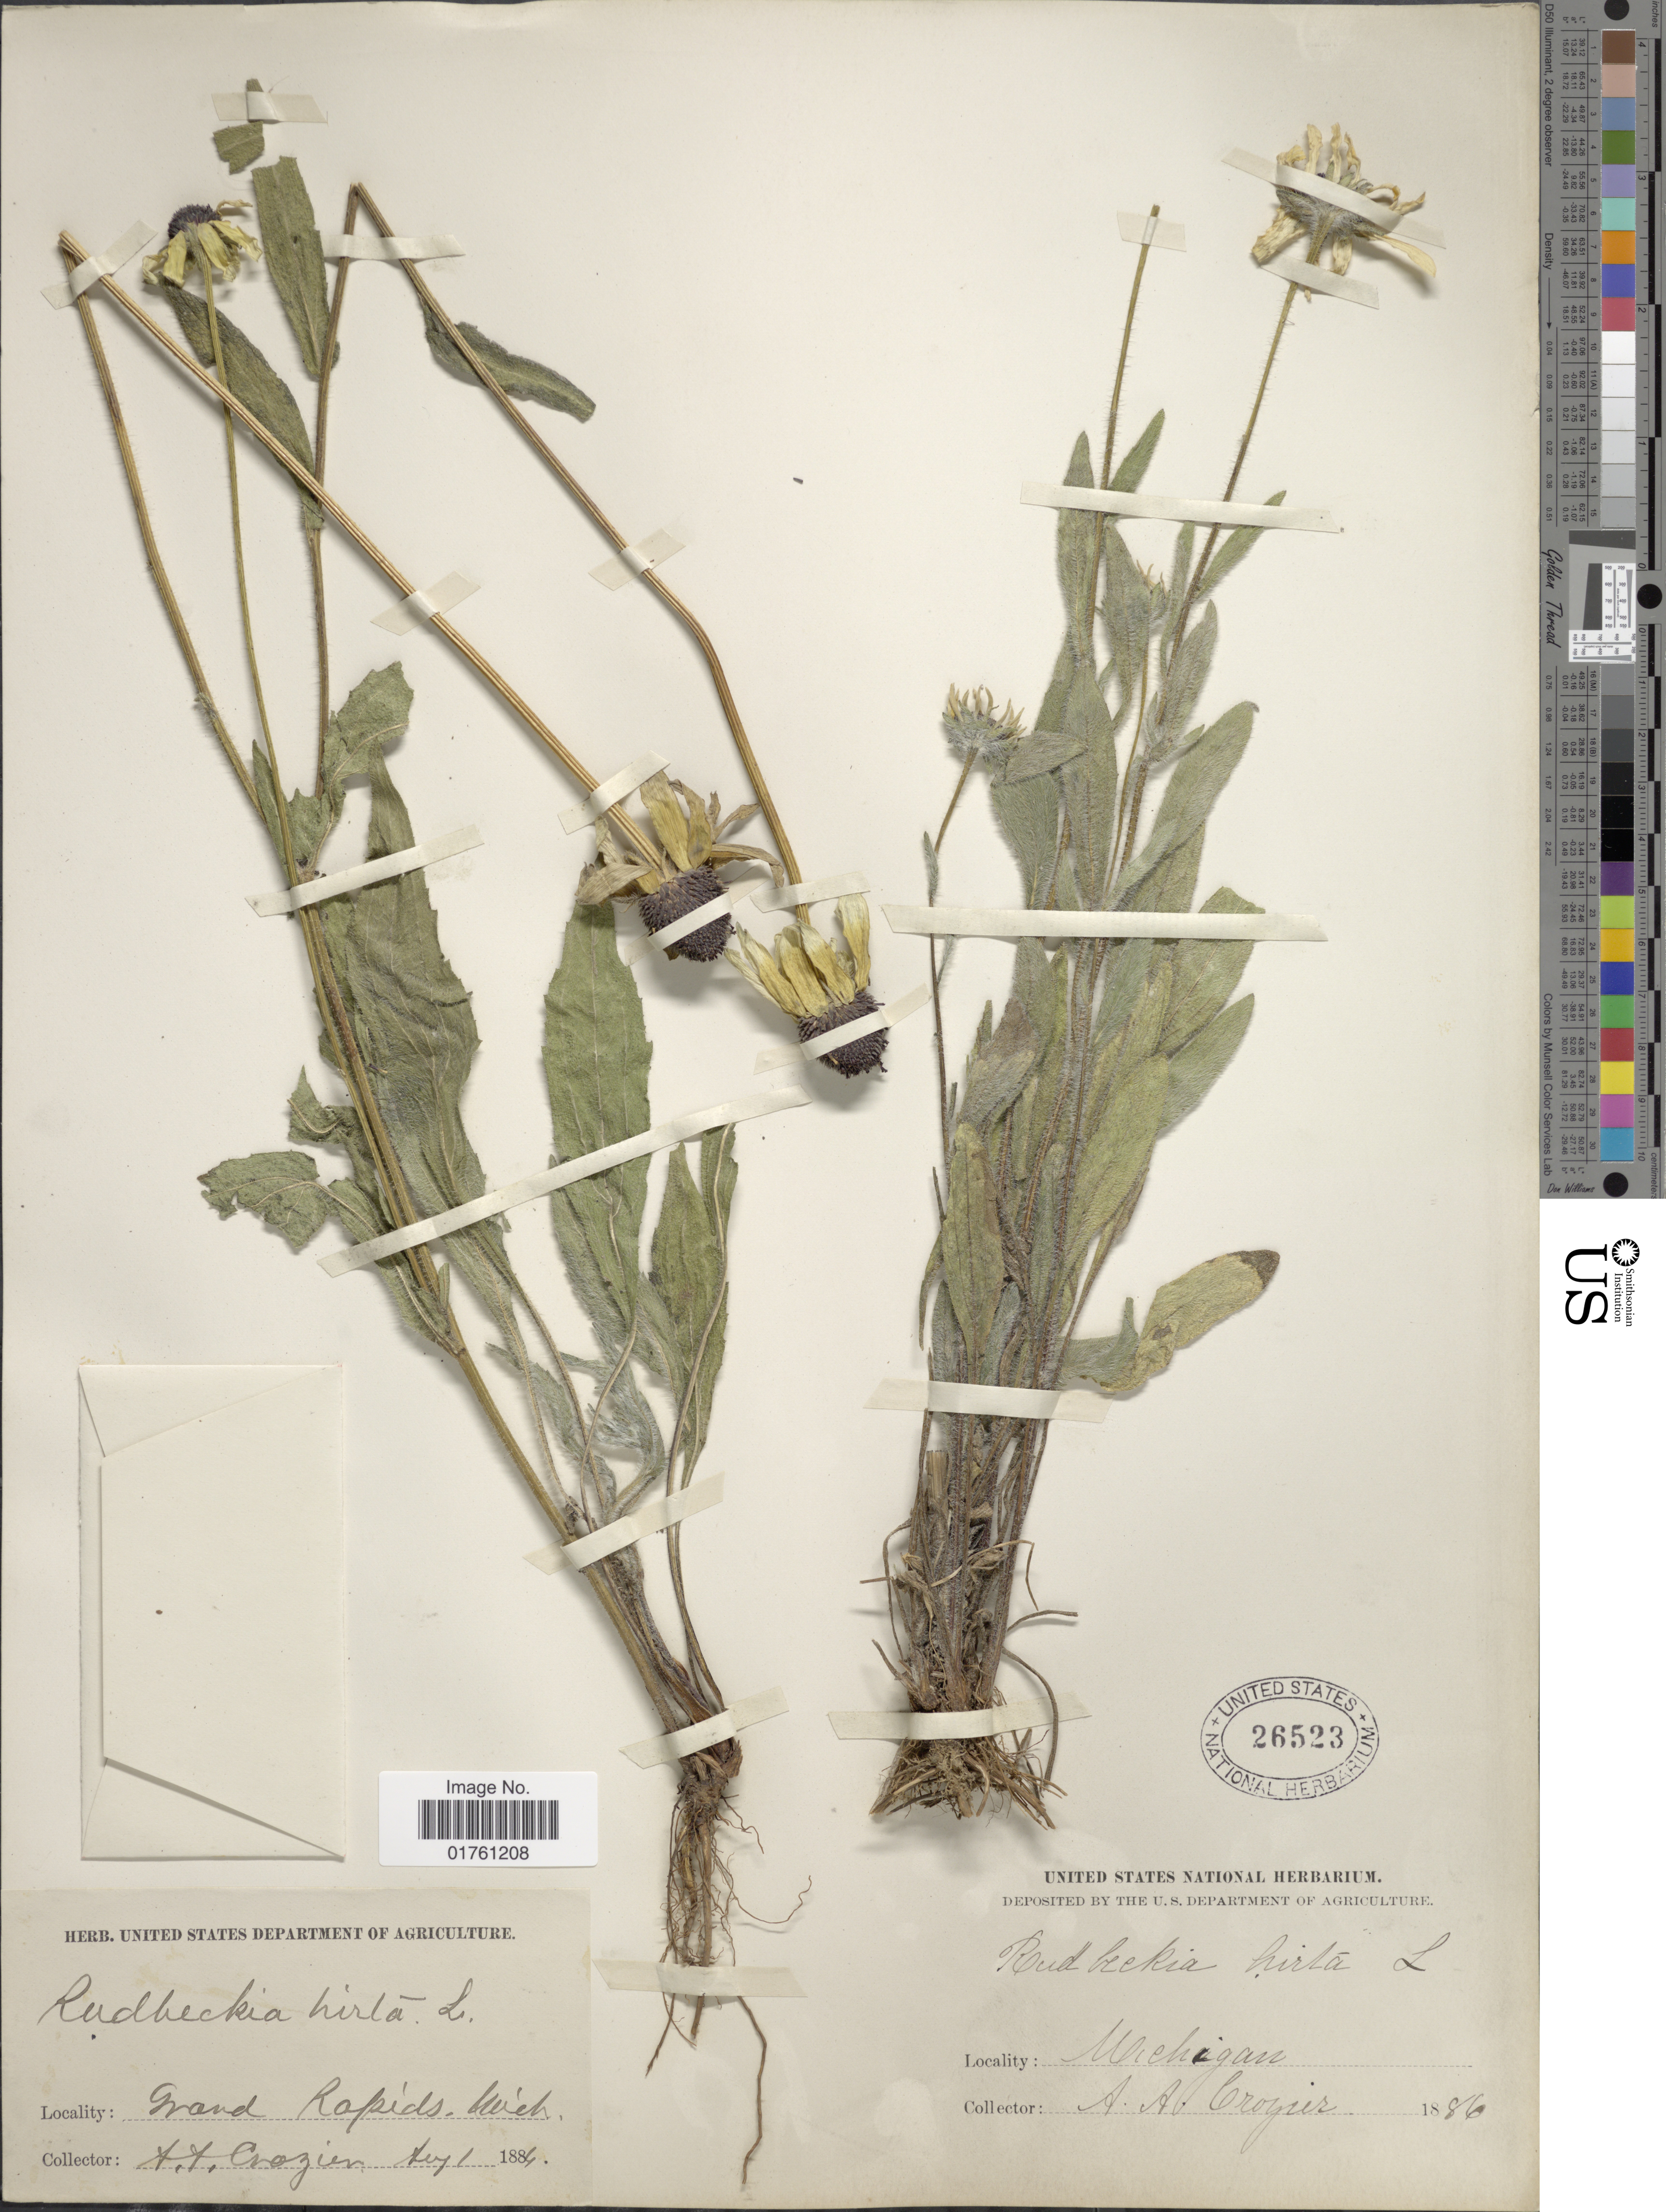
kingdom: Plantae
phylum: Tracheophyta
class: Magnoliopsida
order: Asterales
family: Asteraceae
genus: Rudbeckia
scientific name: Rudbeckia hirta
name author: L.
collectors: A. Crozier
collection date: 1886-08-01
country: United States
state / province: Michigan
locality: Grand Rapids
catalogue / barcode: US 26523